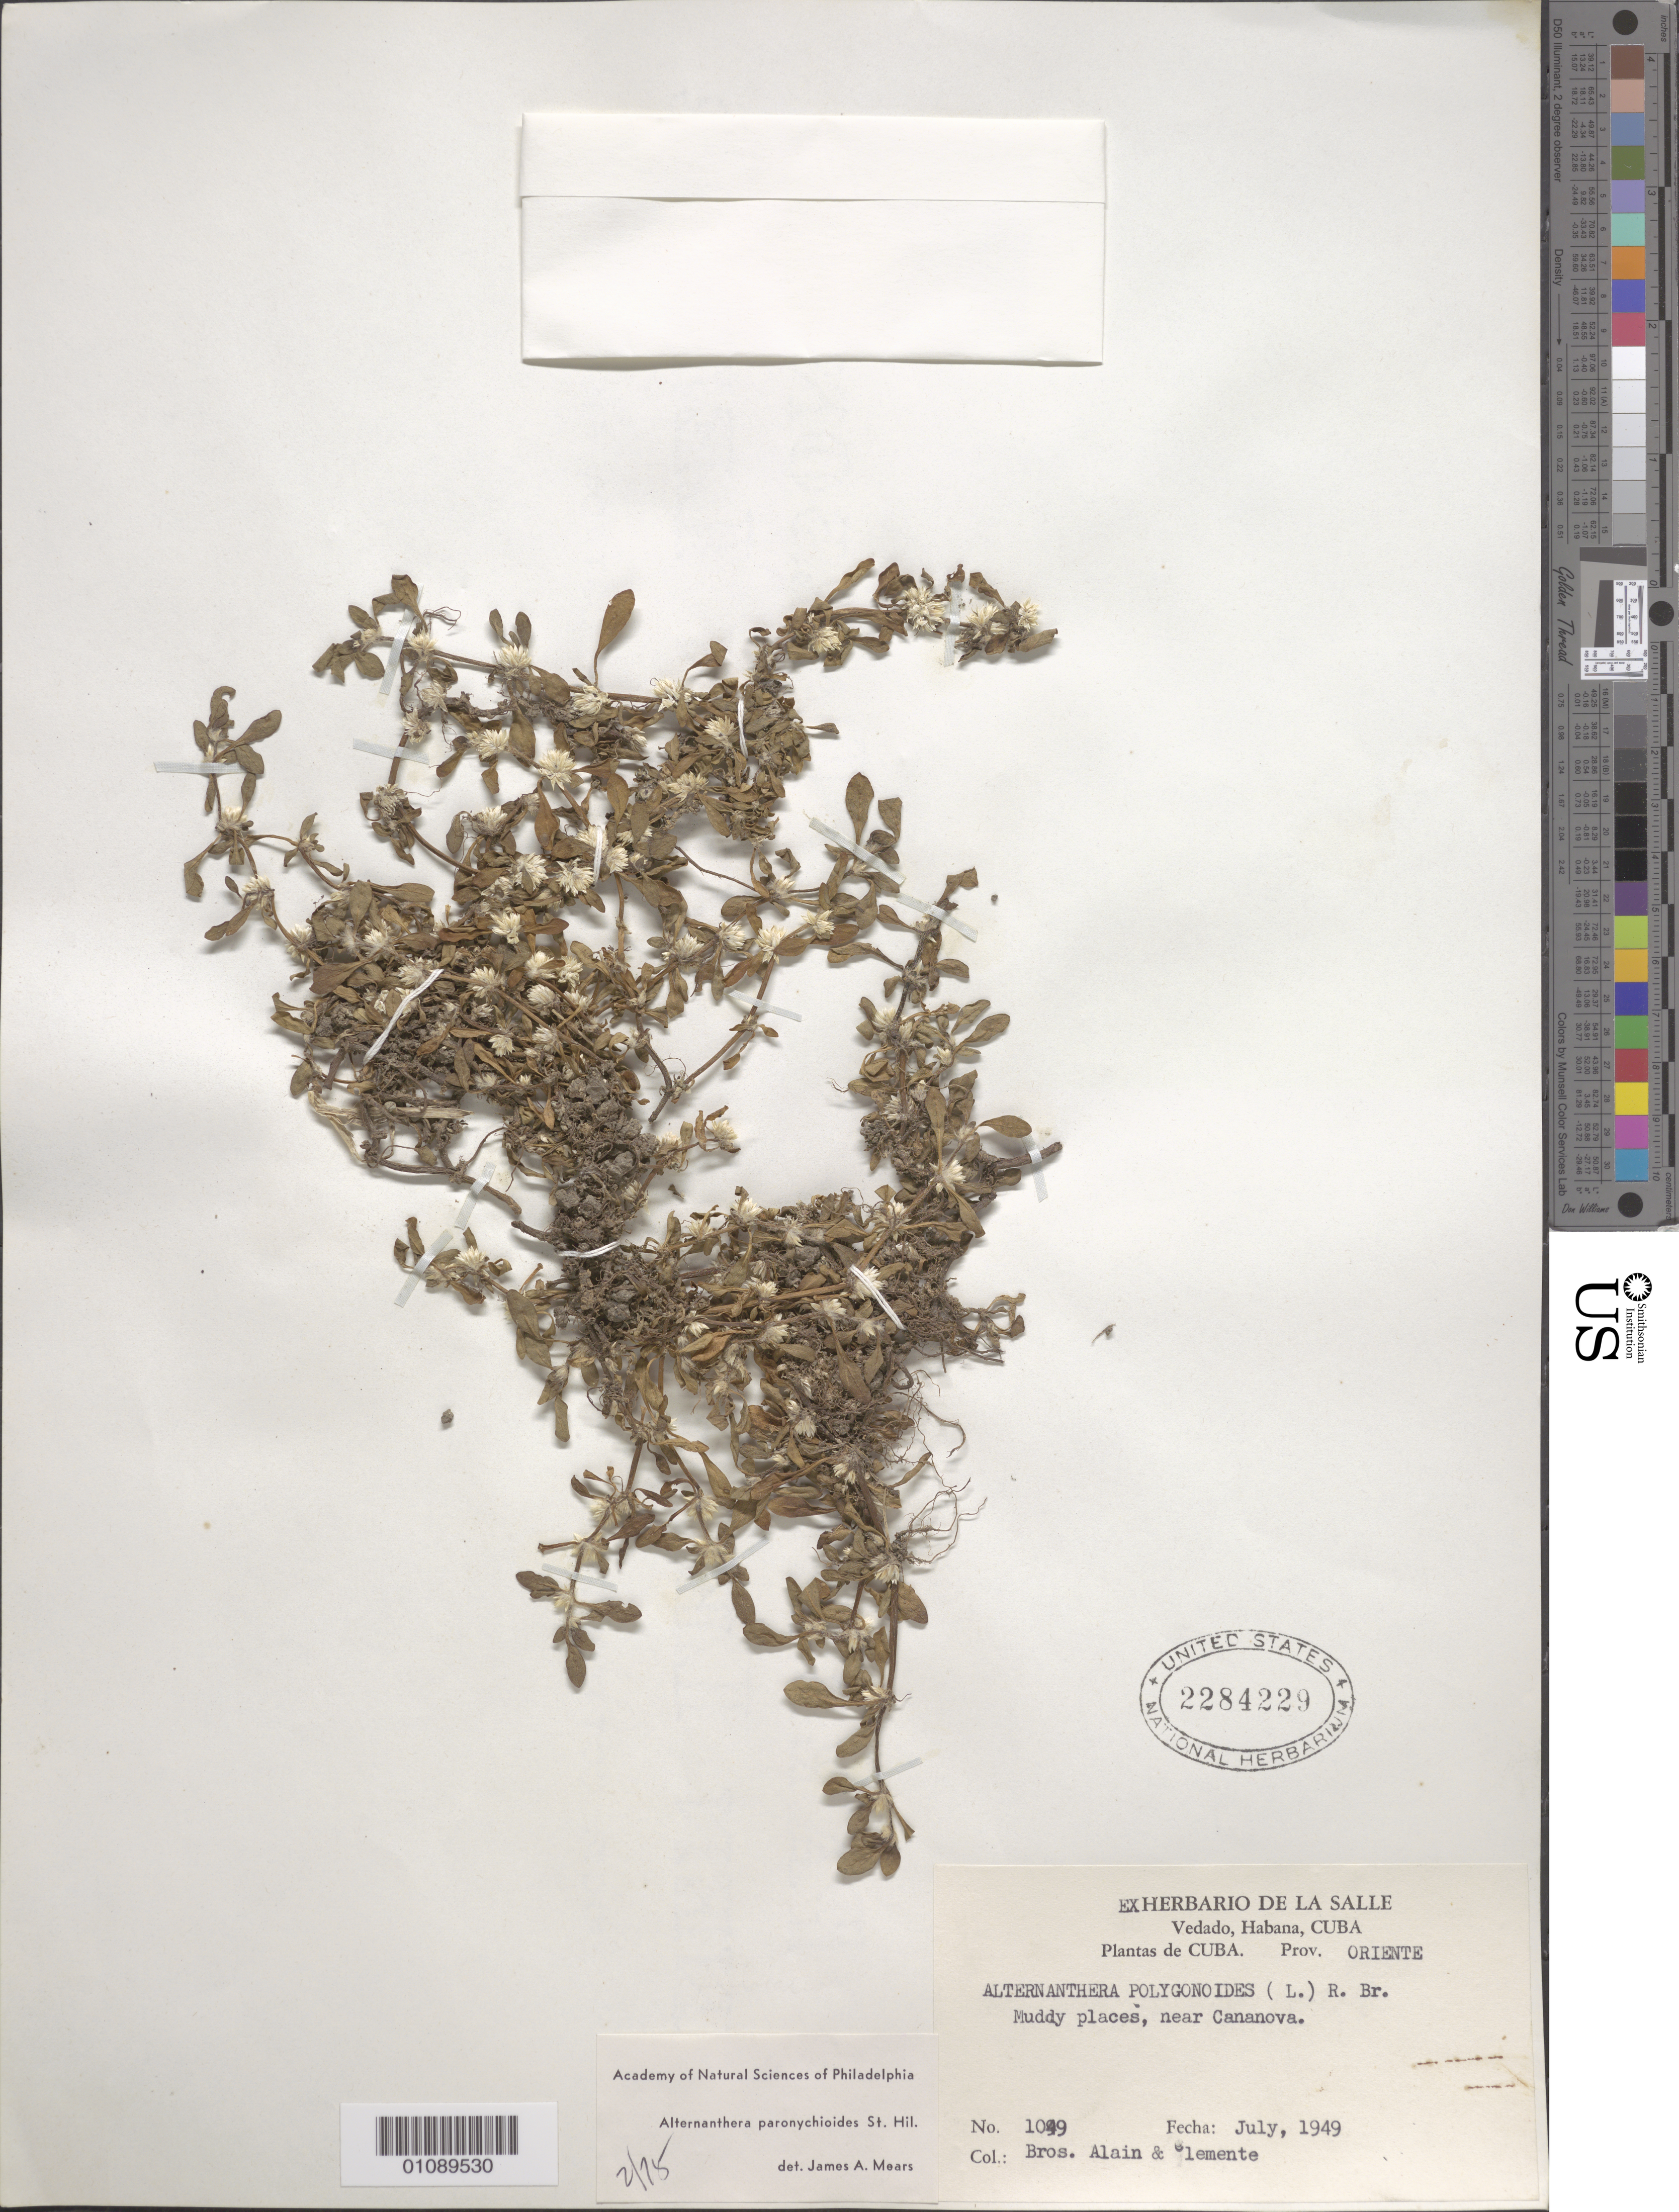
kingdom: Plantae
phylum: Tracheophyta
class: Magnoliopsida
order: Caryophyllales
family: Amaranthaceae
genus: Alternanthera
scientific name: Alternanthera paronychioides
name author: A. St.-Hil.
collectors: A. H. Liogier & Bro. Clemente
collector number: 1049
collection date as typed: Jul 1949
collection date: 1949-07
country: Cuba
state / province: Holguín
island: Cuba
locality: Oriente, near Cananova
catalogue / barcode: US 2284229